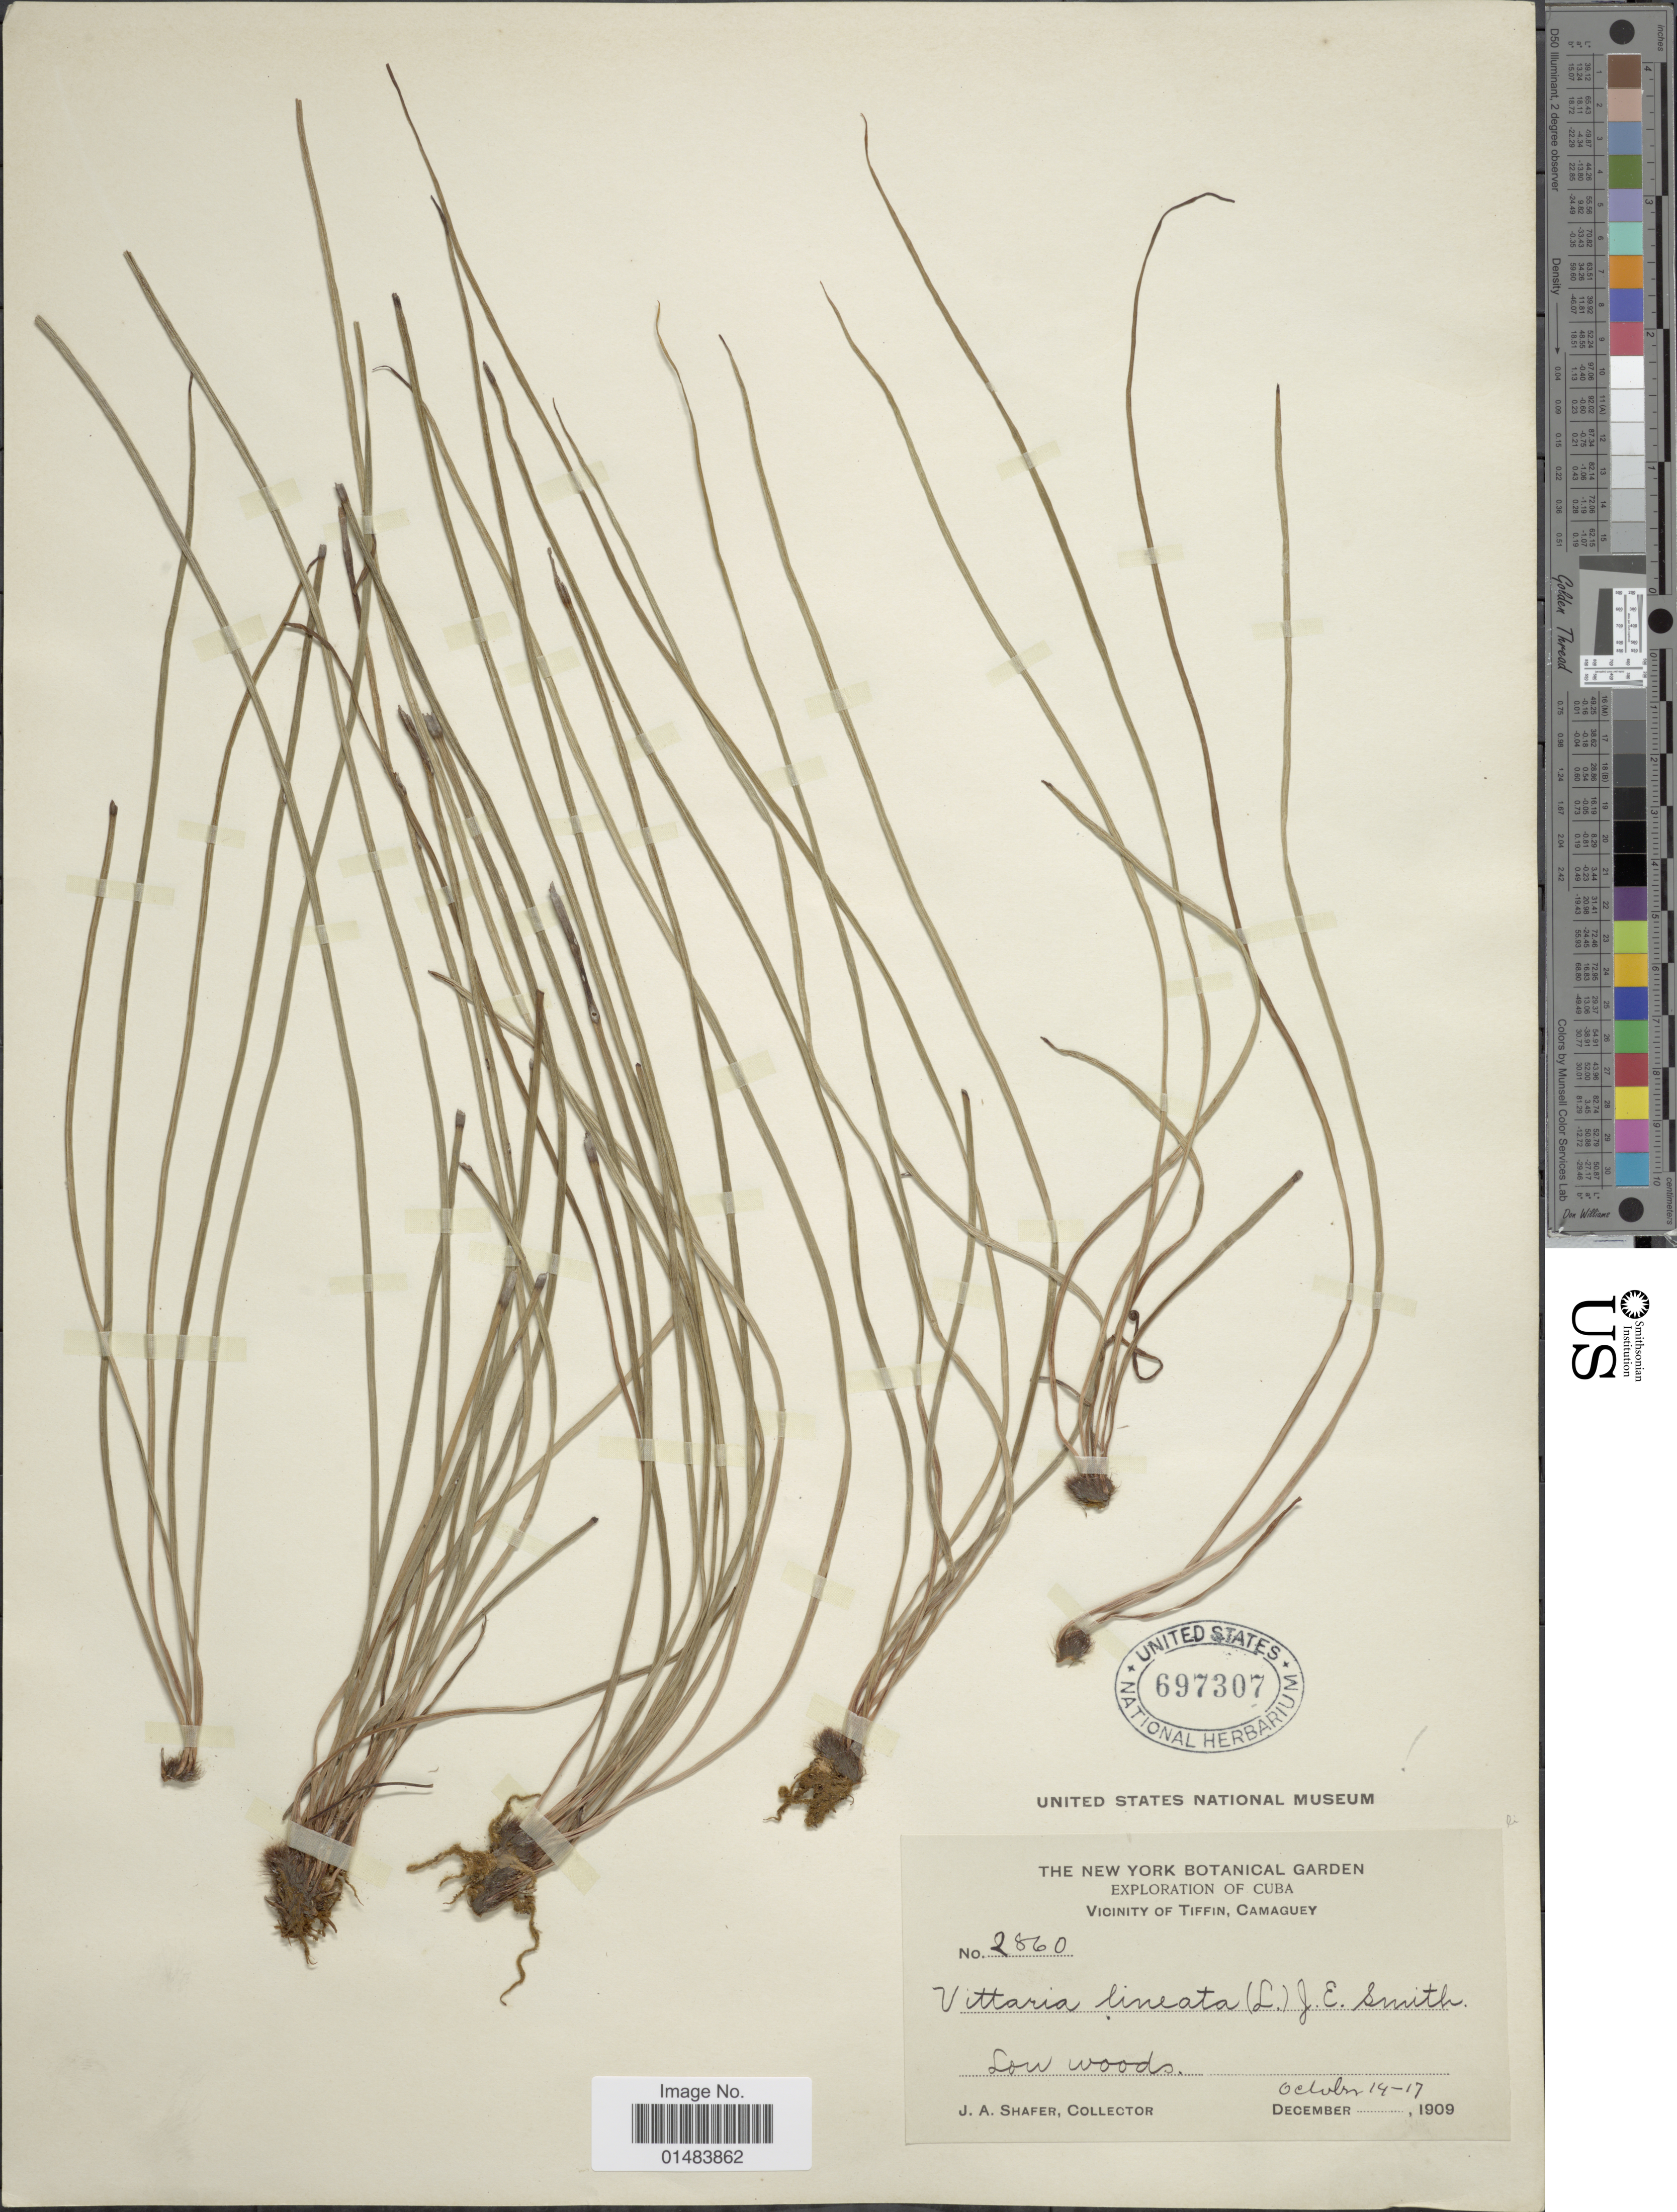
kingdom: Plantae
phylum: Tracheophyta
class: Polypodiopsida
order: Polypodiales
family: Pteridaceae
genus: Vittaria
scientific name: Vittaria lineata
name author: (L.) Sm.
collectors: J. A. Shafer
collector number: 2860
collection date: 1909-10-14/1909-10-17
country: Cuba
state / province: Camagüey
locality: Exploration of Cuba, vicinity of Tiffin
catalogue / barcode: US 697307